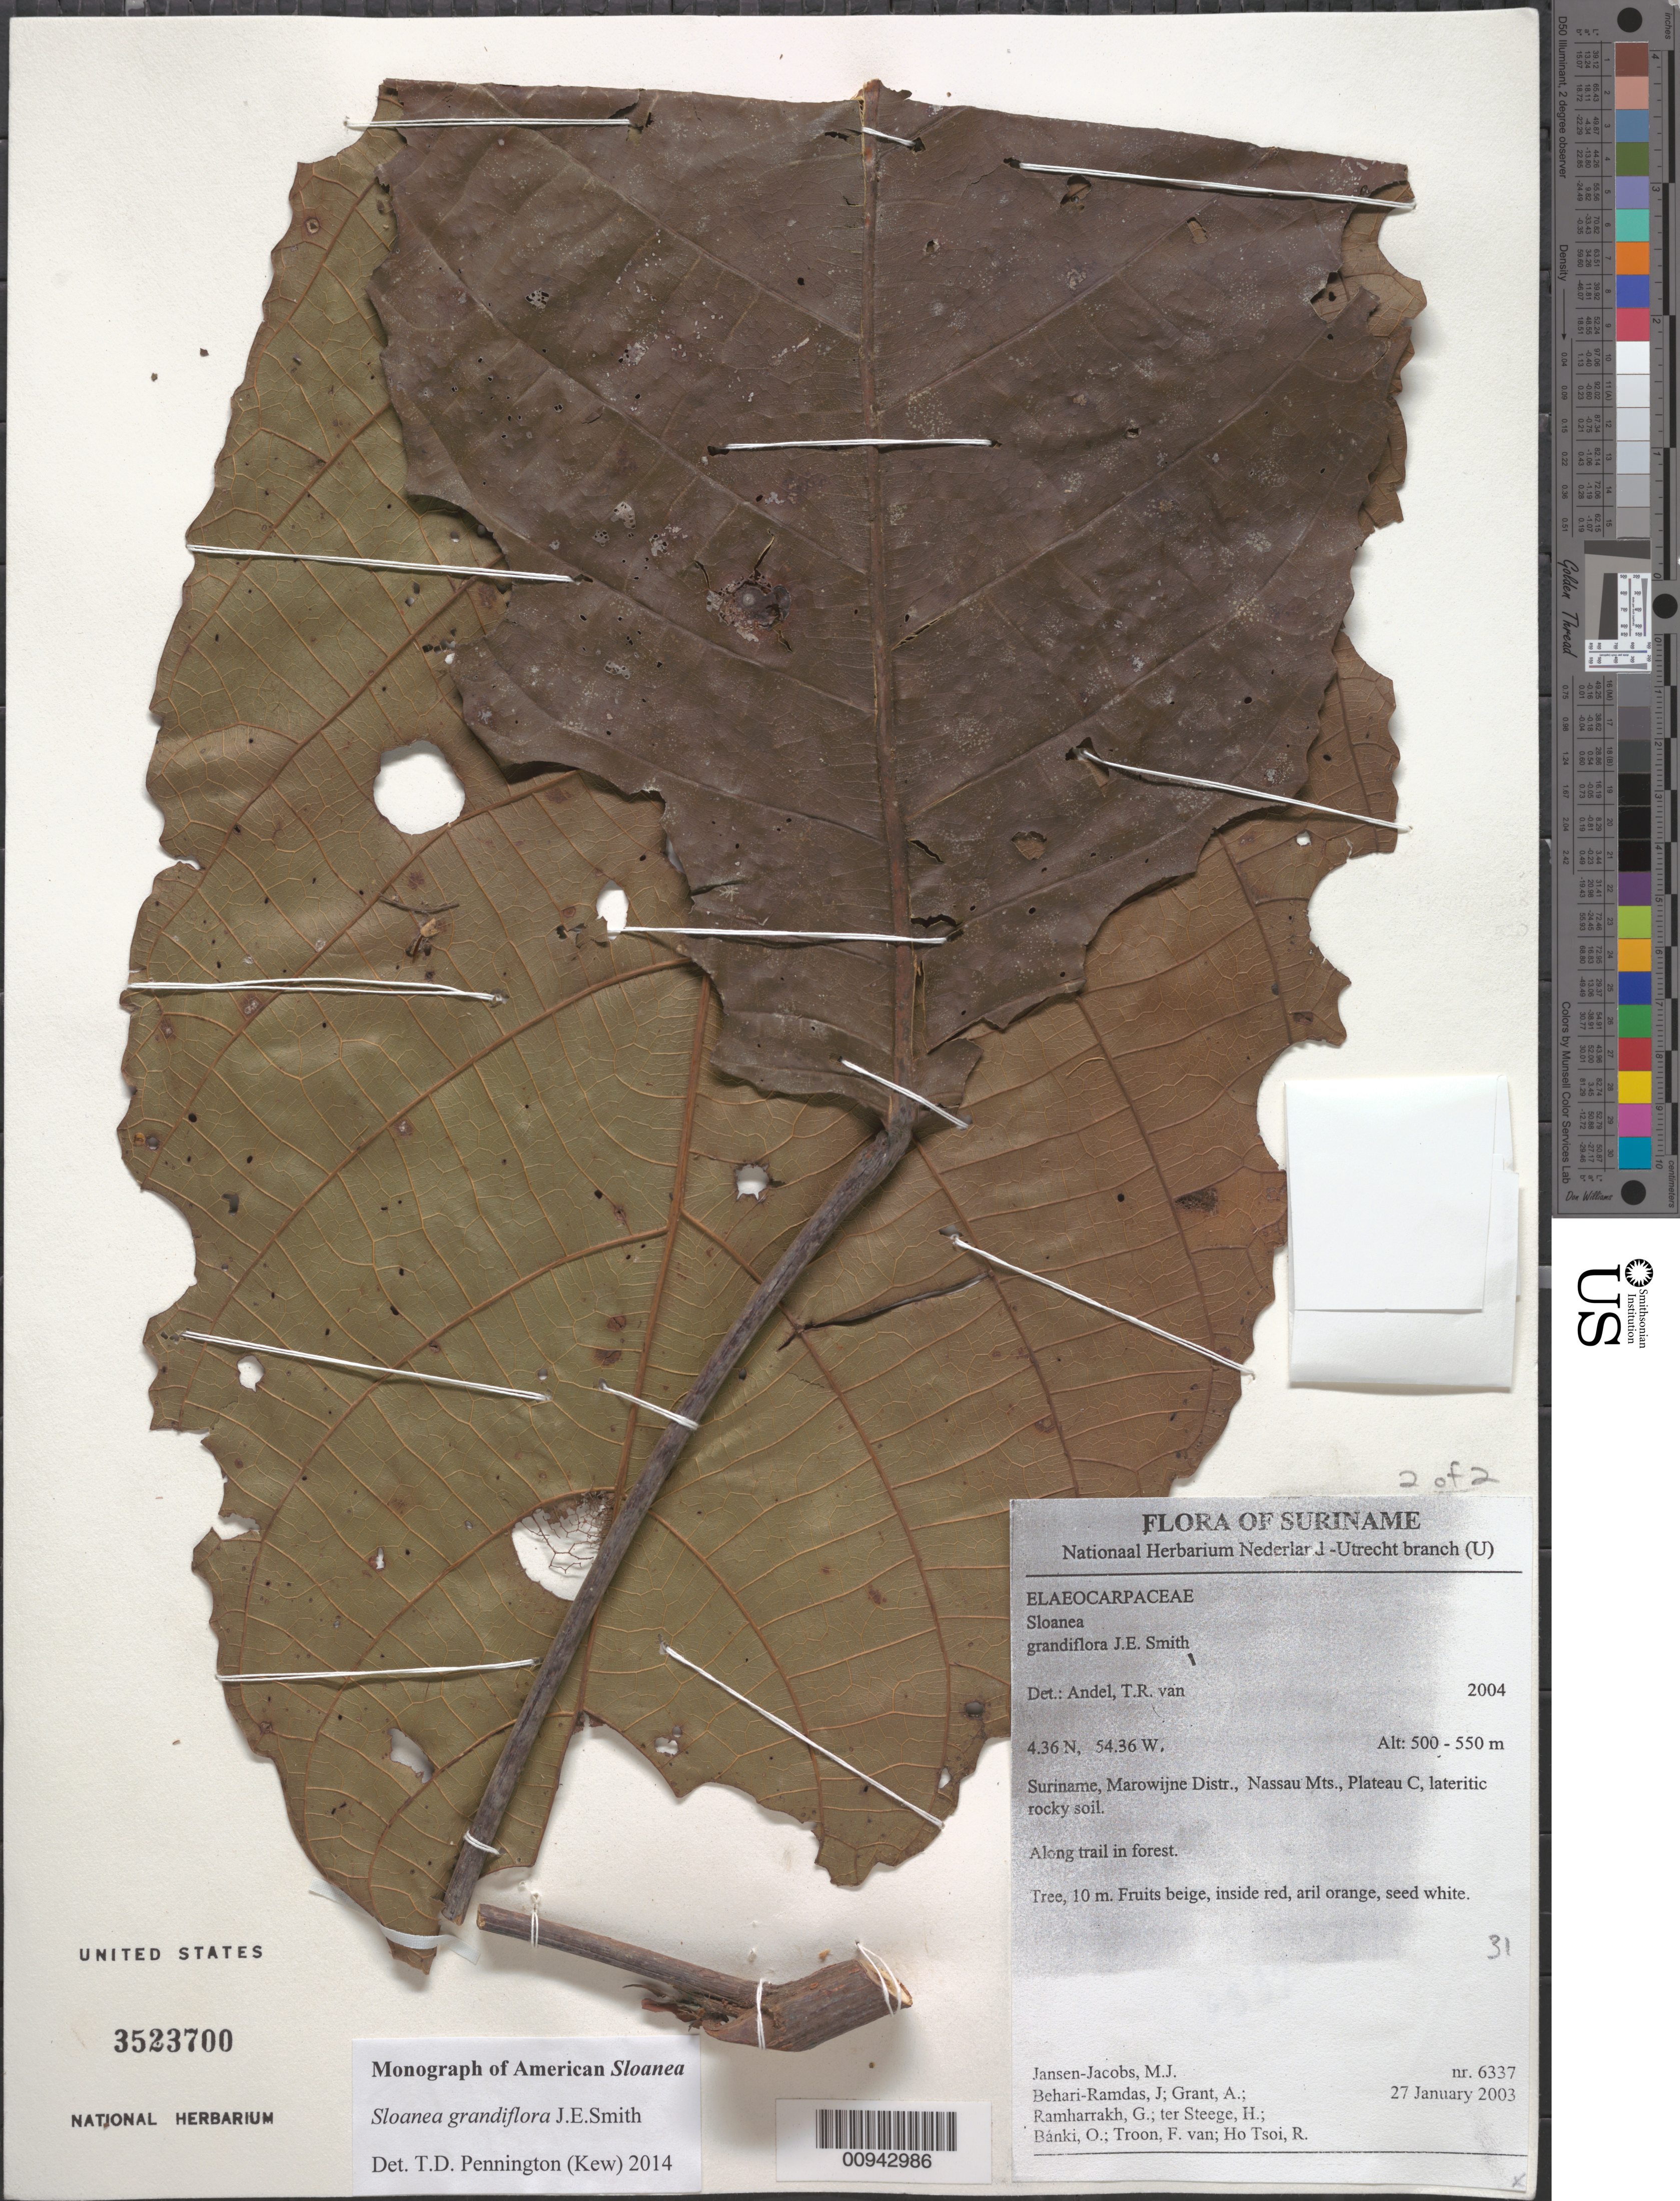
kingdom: Plantae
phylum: Tracheophyta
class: Magnoliopsida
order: Oxalidales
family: Elaeocarpaceae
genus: Sloanea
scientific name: Sloanea grandiflora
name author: Sm.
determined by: Pennington, T. D., (K)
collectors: M. J. Jansen-Jacobs, J. Behari-Ramdas, A. Grant, G. Ramharrakh, H. ter Steege, O. Bánki, F. Van Troon & R. Ho Tsoi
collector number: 6337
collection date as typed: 27-Jan-03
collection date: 2003-01-27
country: Suriname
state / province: Marowijne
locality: Nassau Mts., Plateau C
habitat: Lateritic rocky soil; along trail in forest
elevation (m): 500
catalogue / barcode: US 3523700